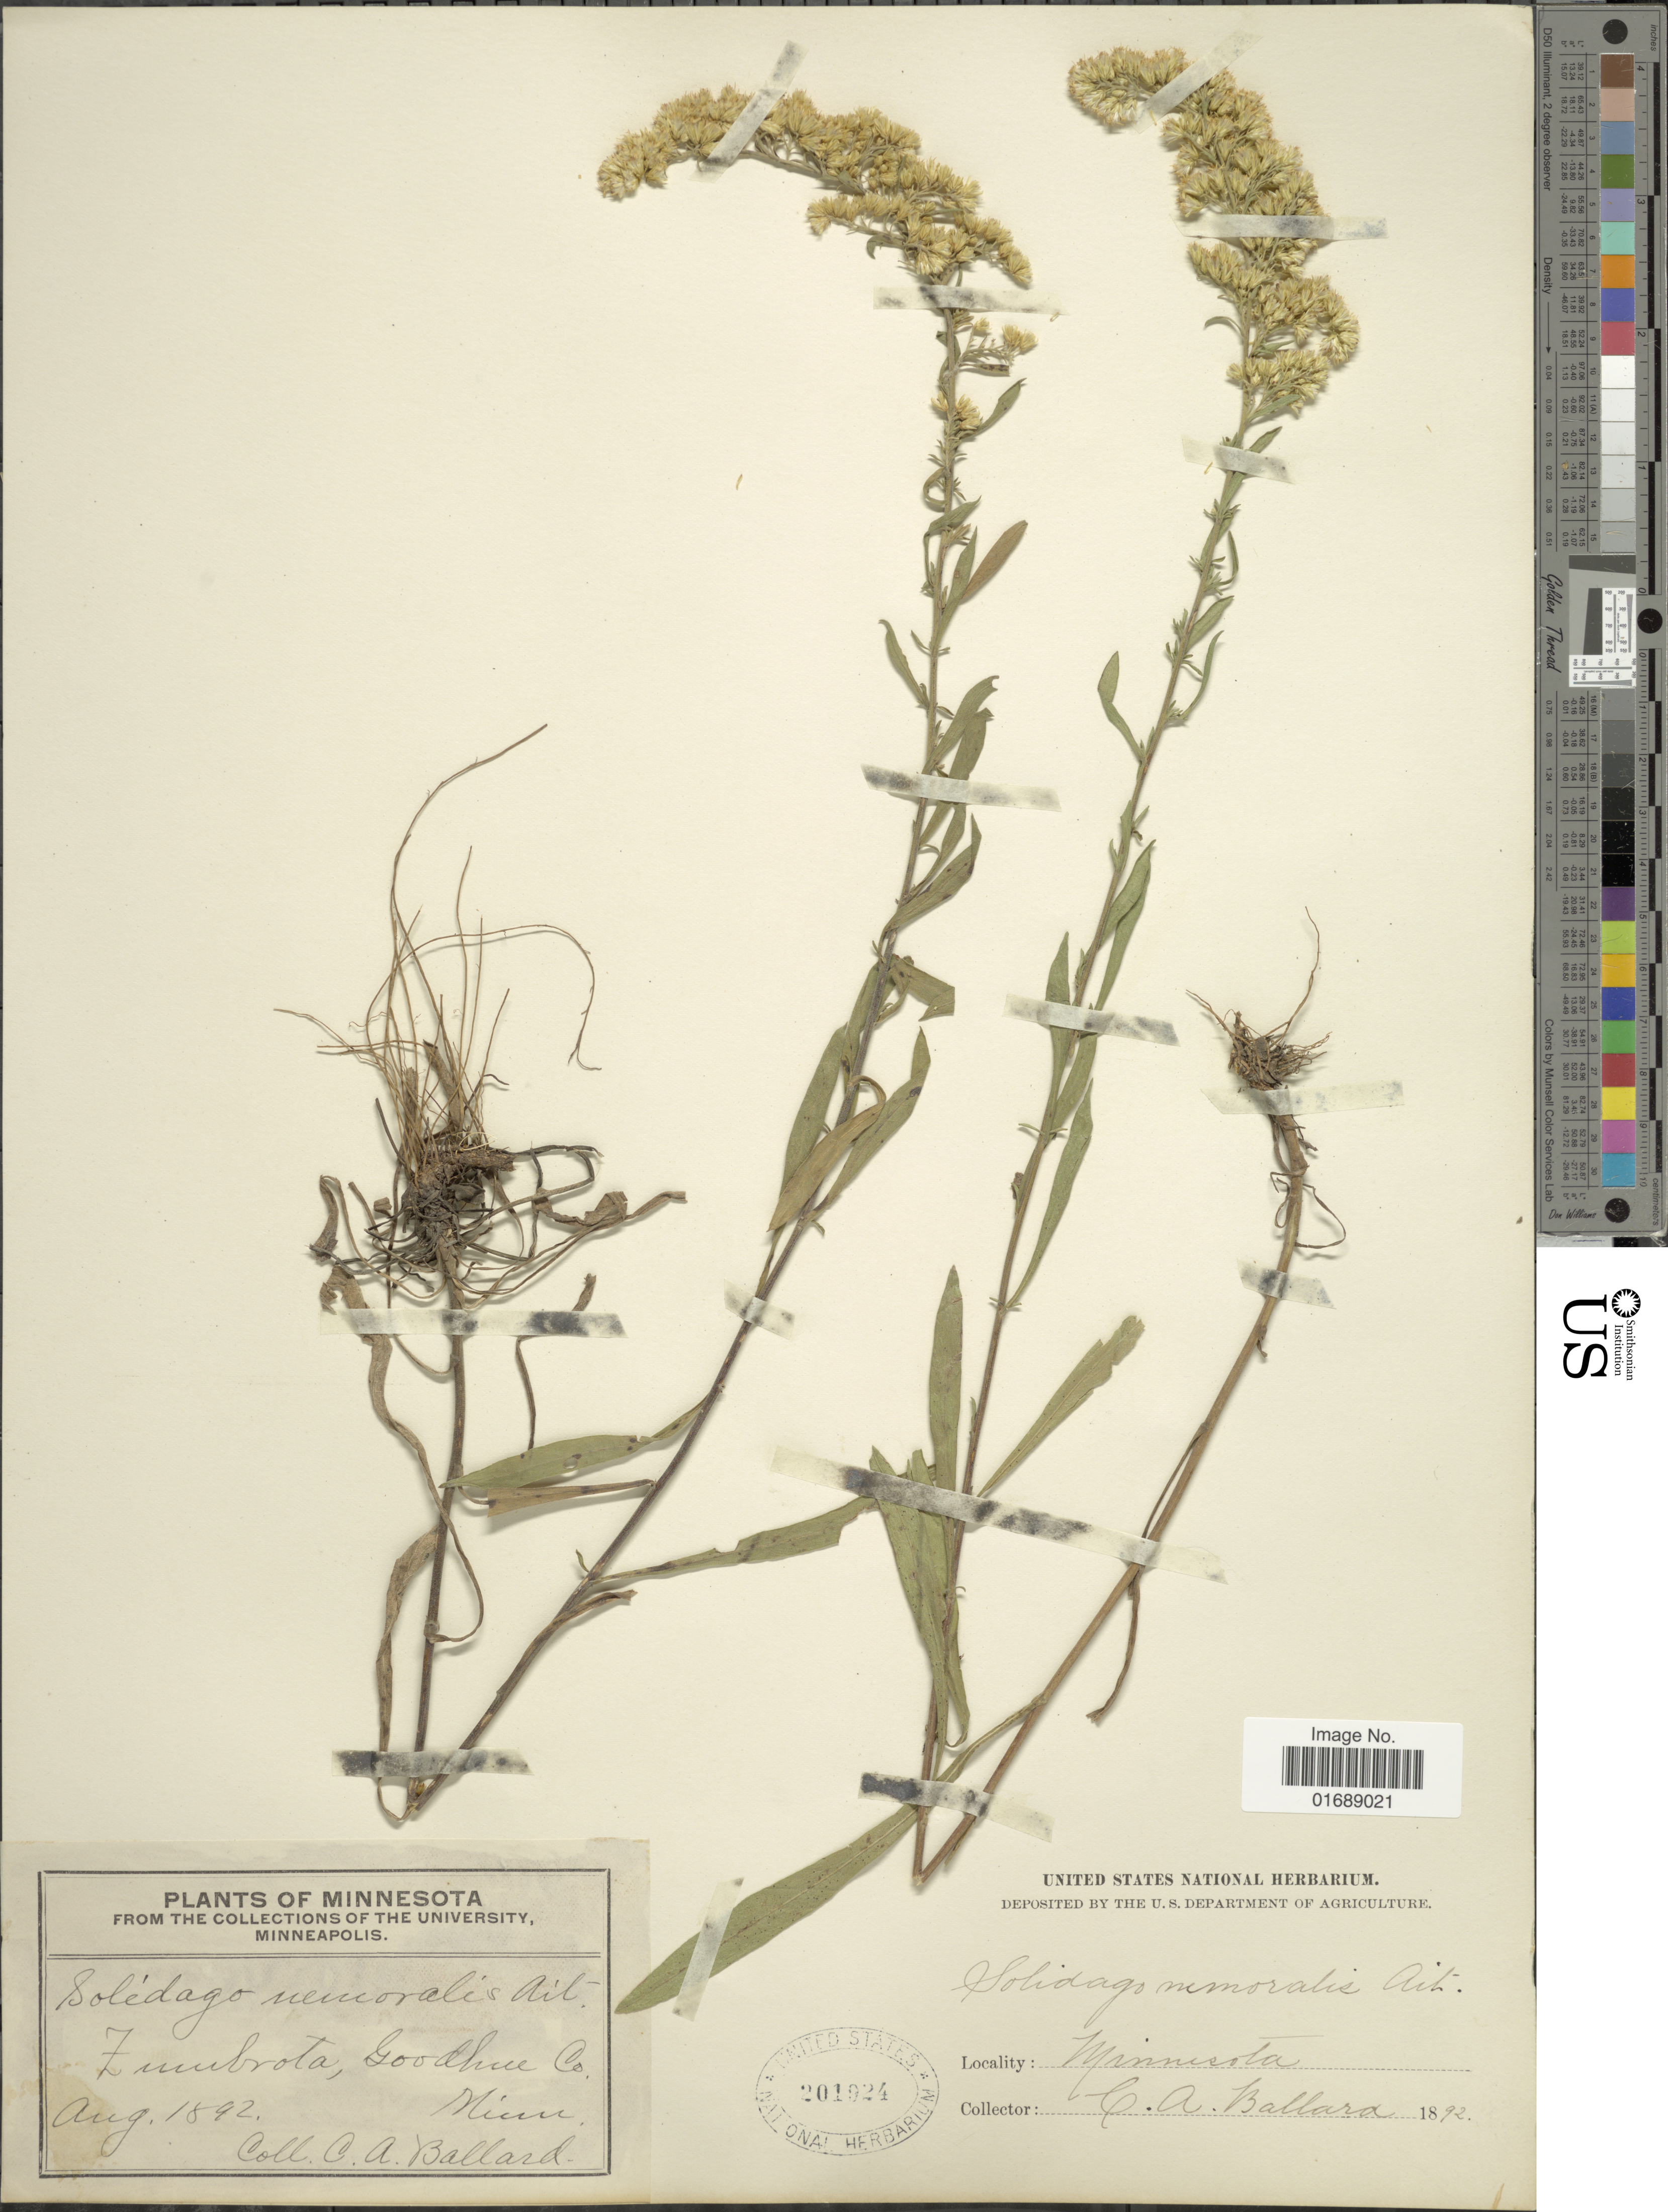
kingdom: Plantae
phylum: Tracheophyta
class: Magnoliopsida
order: Asterales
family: Asteraceae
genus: Solidago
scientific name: Solidago nemoralis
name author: Aiton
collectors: C. A. Ballard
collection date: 1892-08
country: United States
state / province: Minnesota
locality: Zumbrota, Goodhue Co.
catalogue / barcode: US 201924